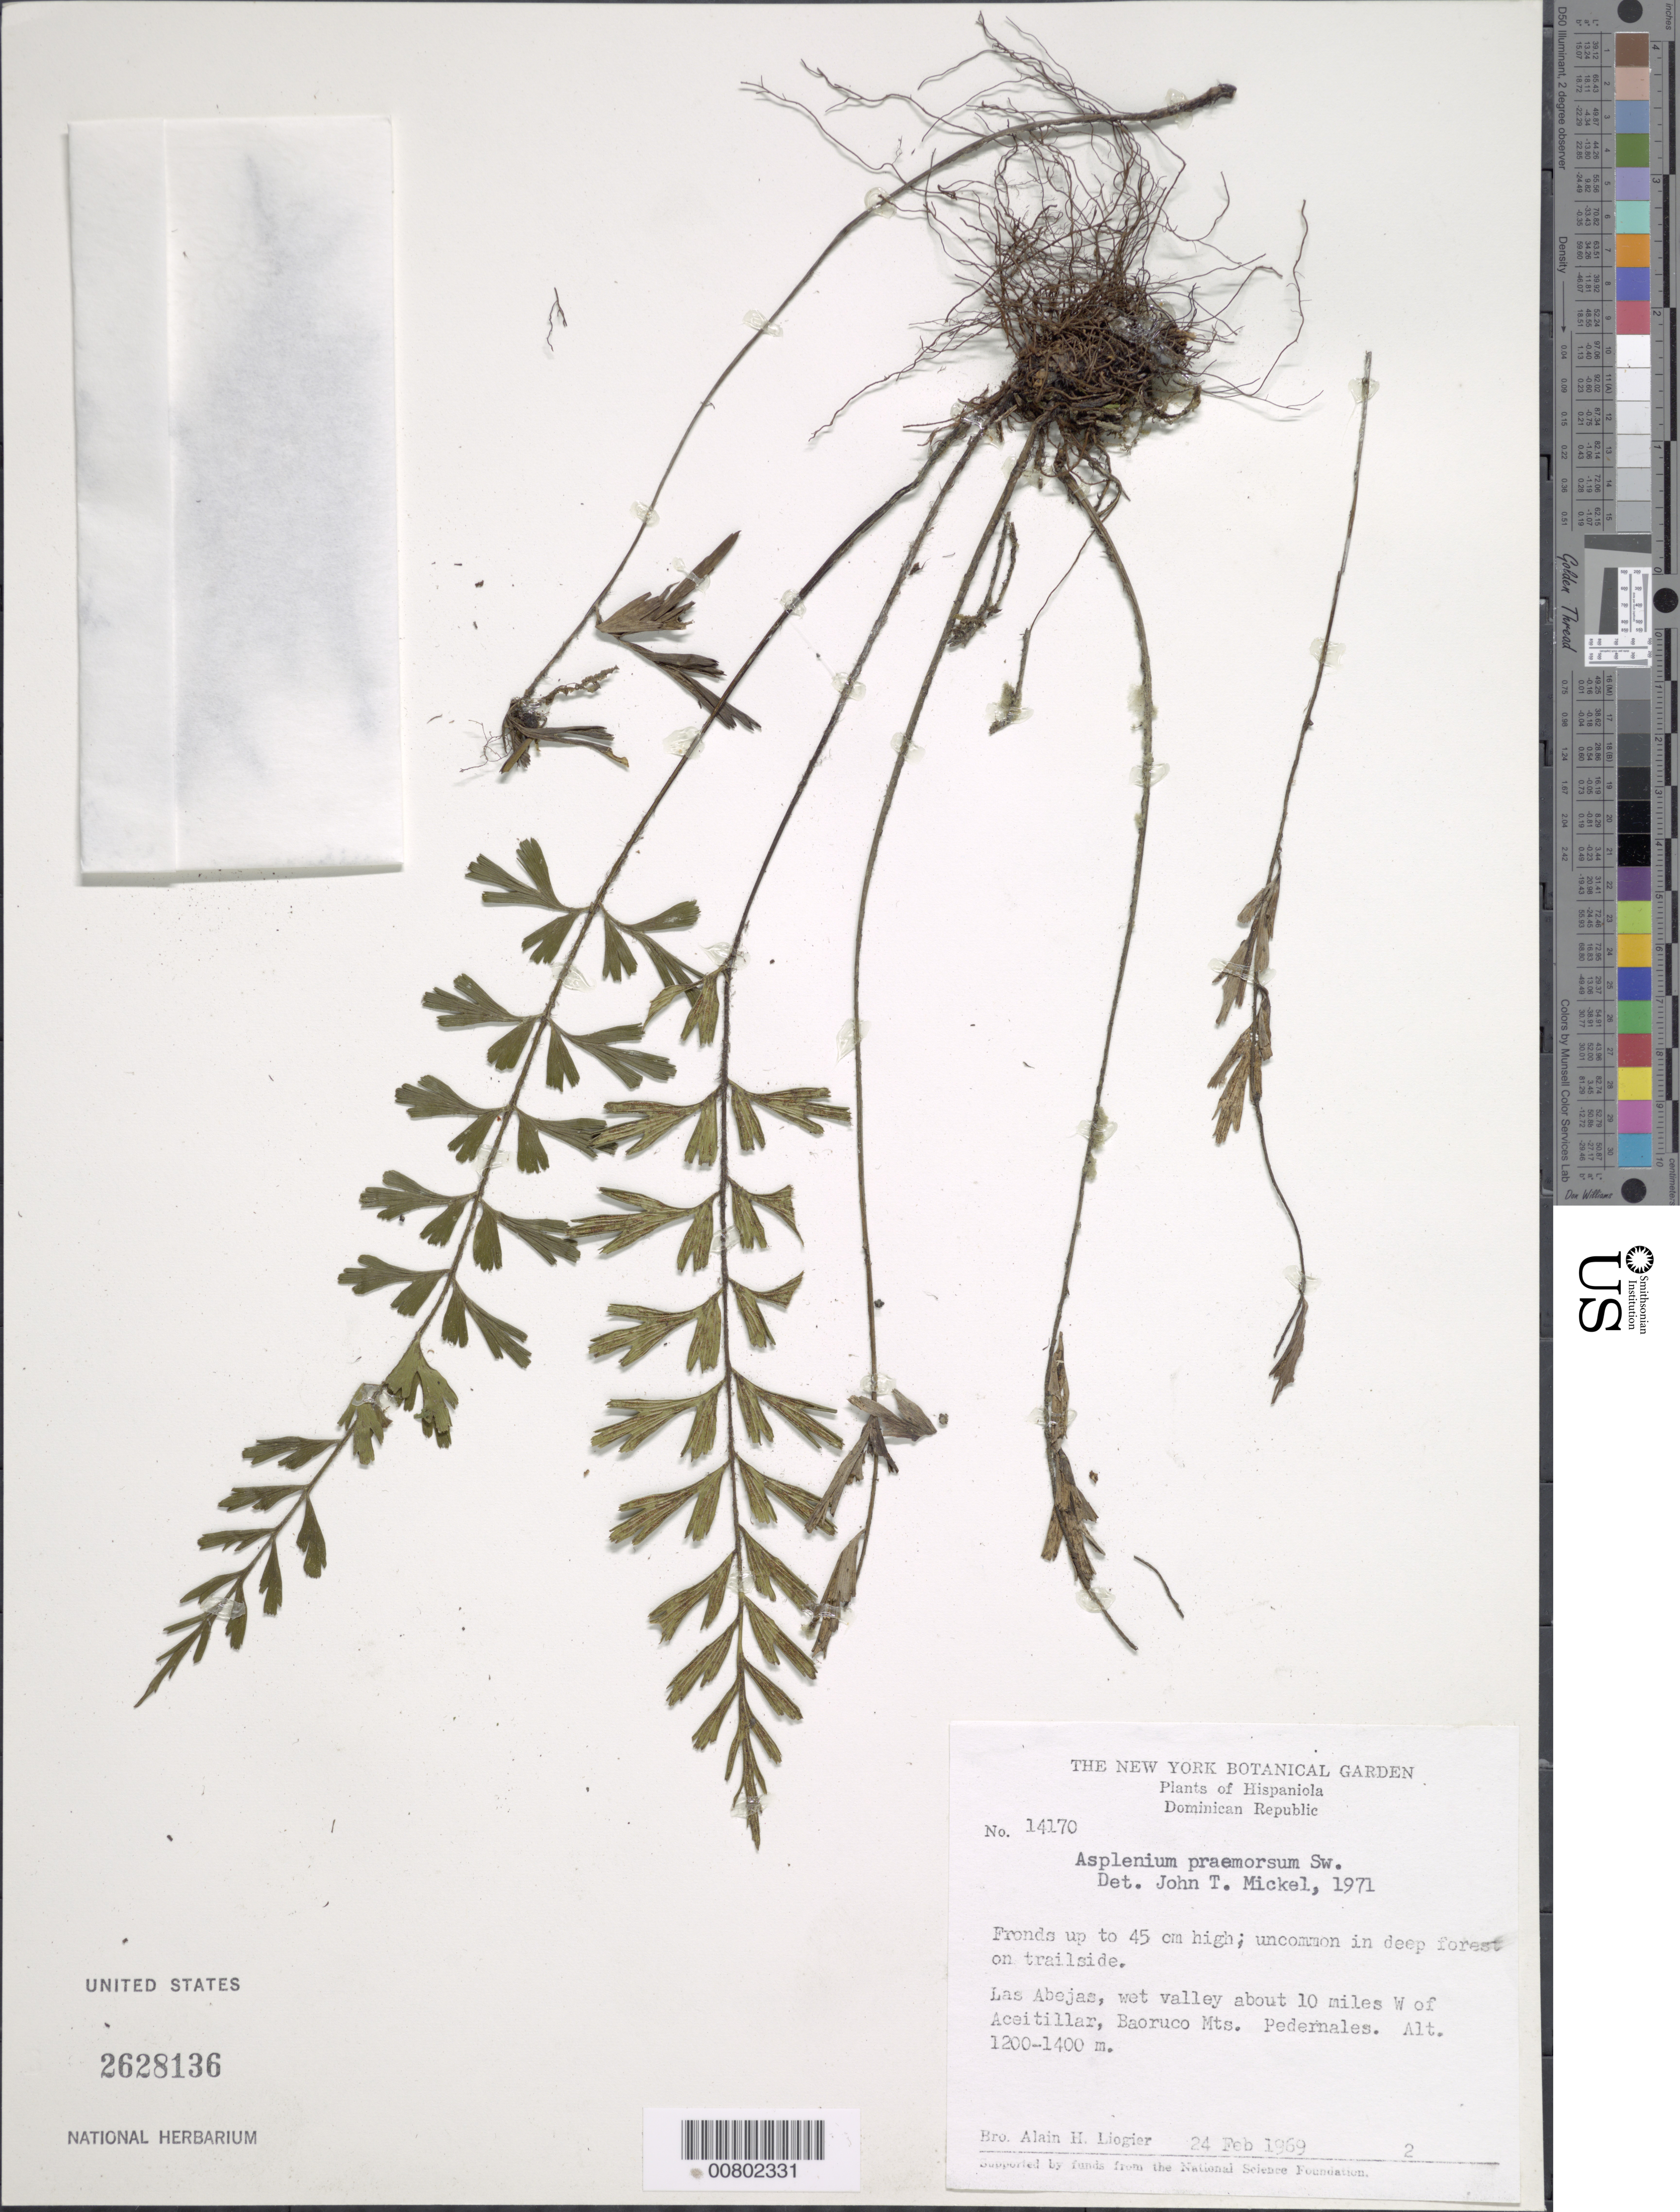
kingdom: Plantae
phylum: Tracheophyta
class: Polypodiopsida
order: Polypodiales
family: Aspleniaceae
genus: Asplenium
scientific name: Asplenium praemorsum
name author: Sw.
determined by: Mickel, J. T., (NY), New York Botanical Garden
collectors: A. H. Liogier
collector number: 14170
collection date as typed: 24 Feb 1969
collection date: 1969-02-24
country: Dominican Republic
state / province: Pedernales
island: Hispaniola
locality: Las Abejas, 10 miles W of Aceitillar, Baoruco Mts.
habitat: Deep forest on trailside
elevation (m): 1200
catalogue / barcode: US 2628136